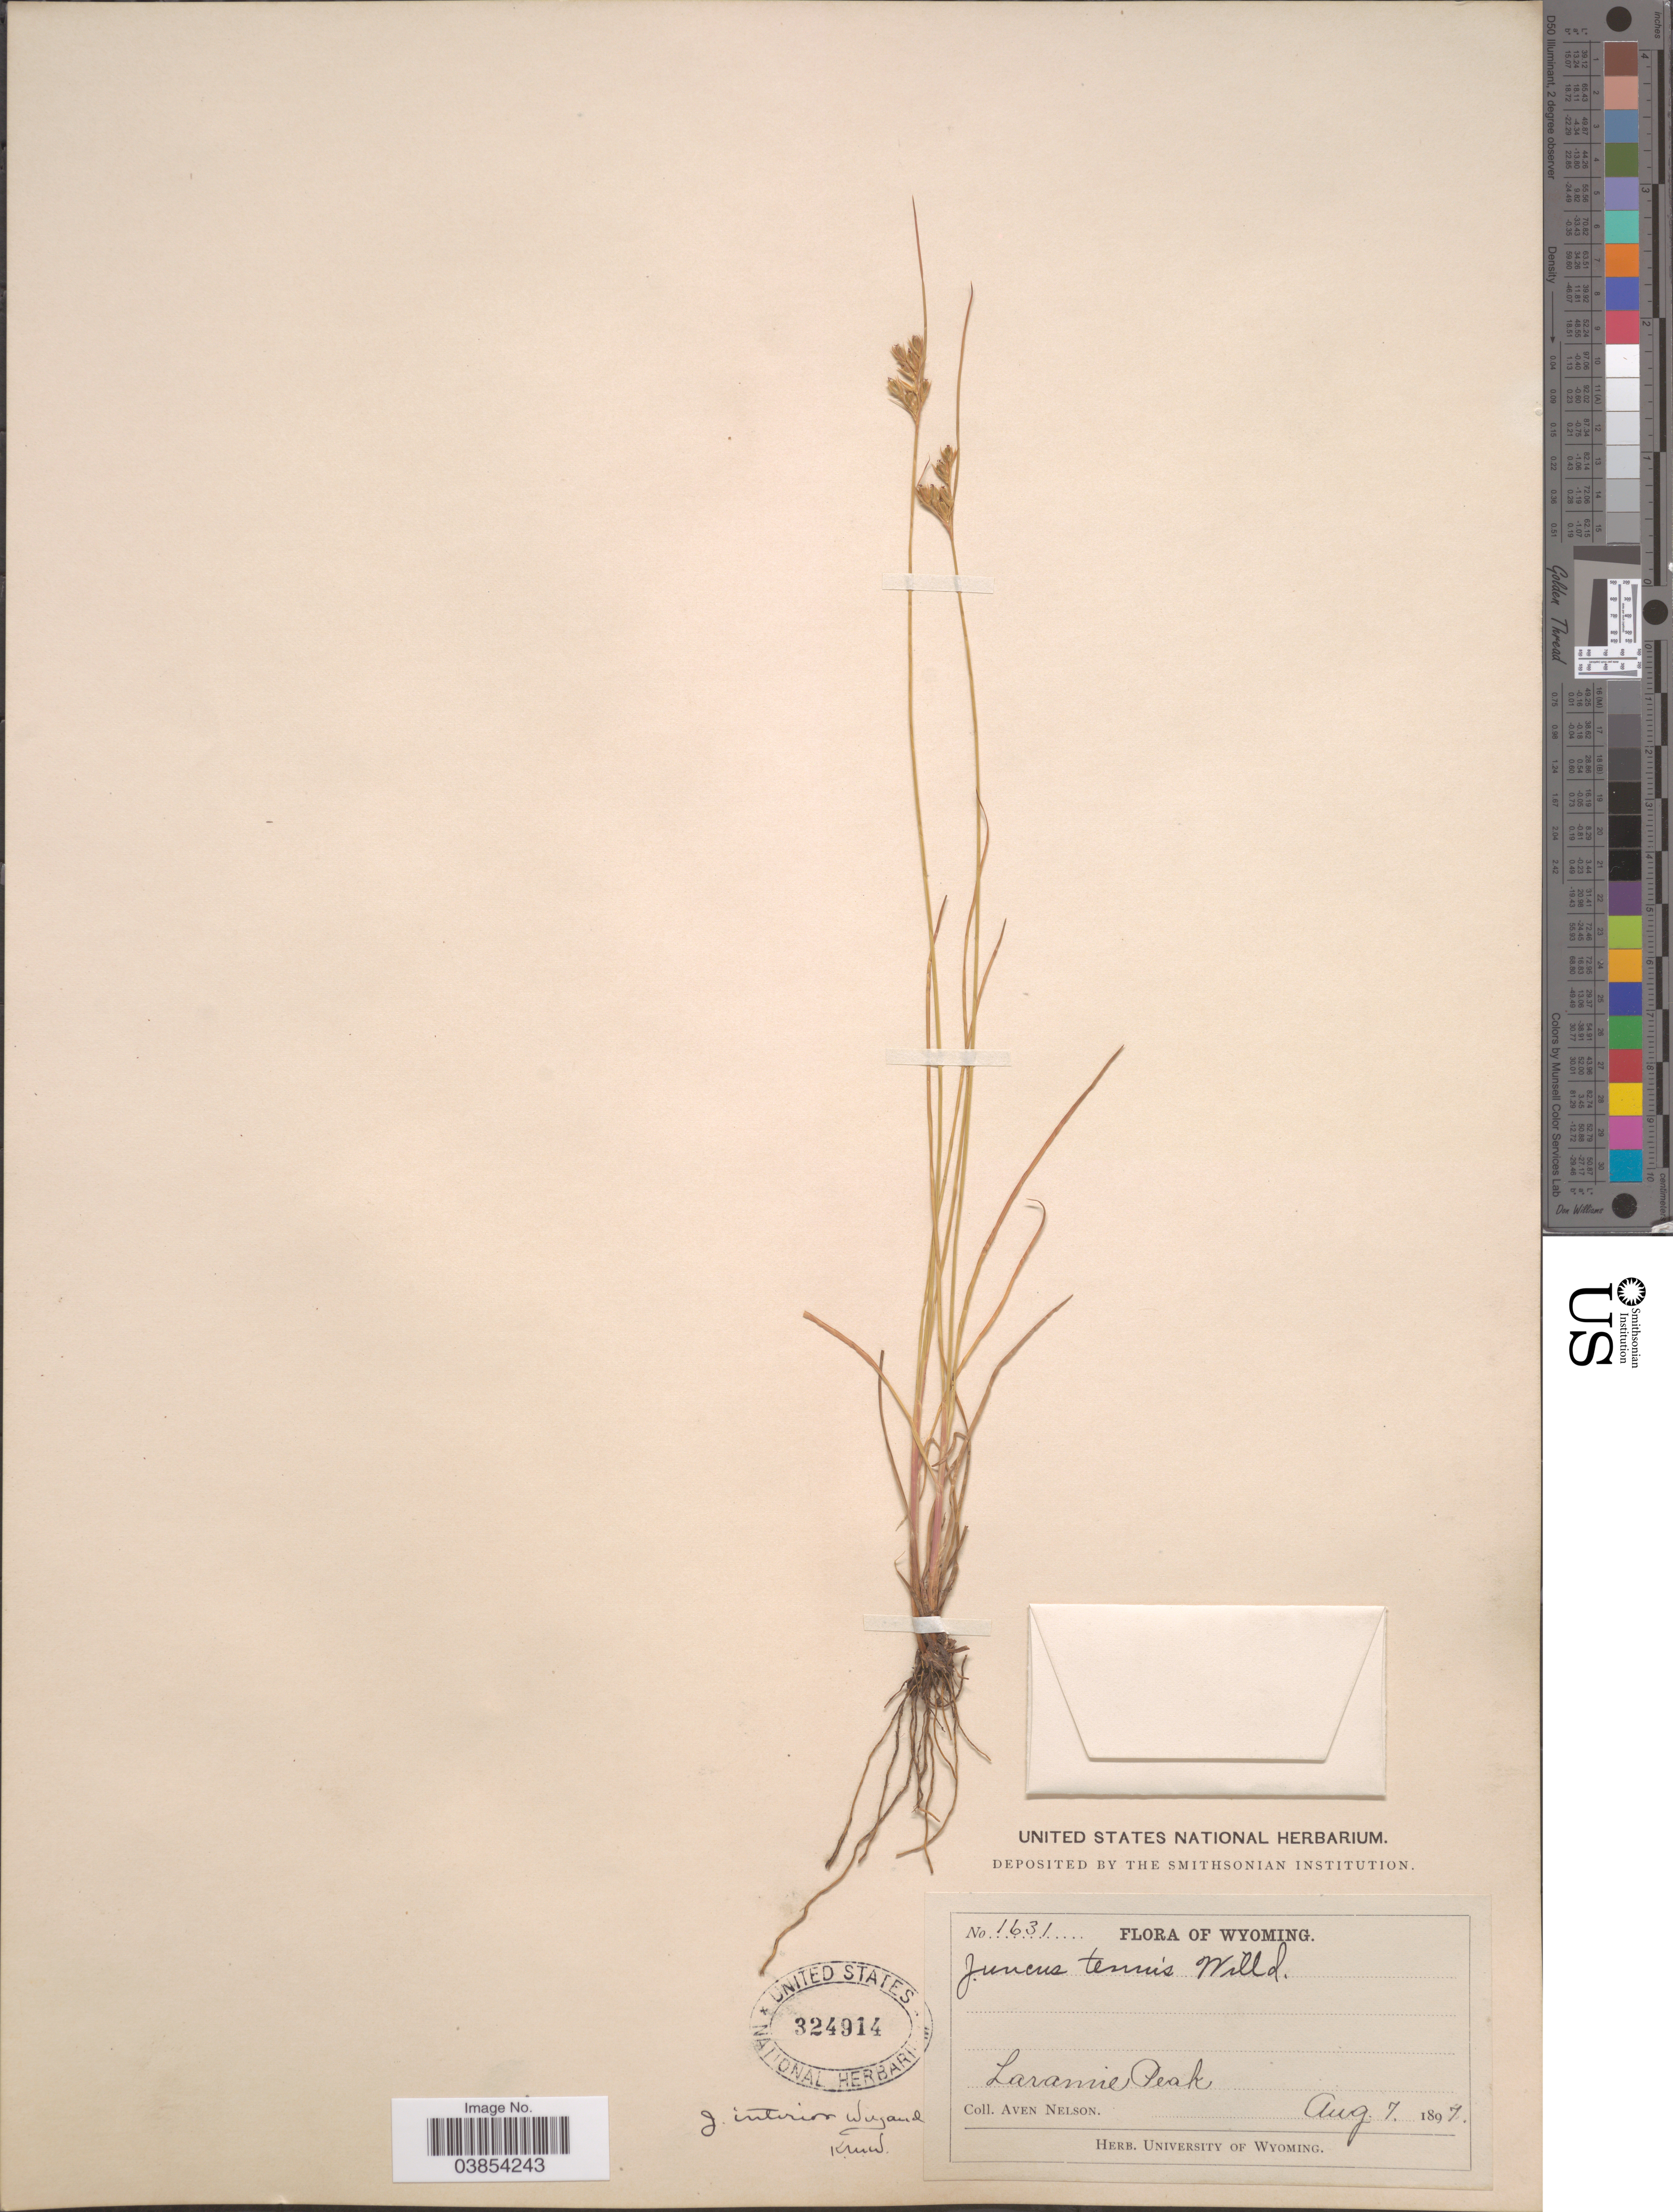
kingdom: Plantae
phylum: Tracheophyta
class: Liliopsida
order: Poales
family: Juncaceae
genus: Juncus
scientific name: Juncus interior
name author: Wiegand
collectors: A. Nelson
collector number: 1631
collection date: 1897-08-07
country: United States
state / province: Wyoming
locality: Laramie Peak.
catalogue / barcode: US 324914